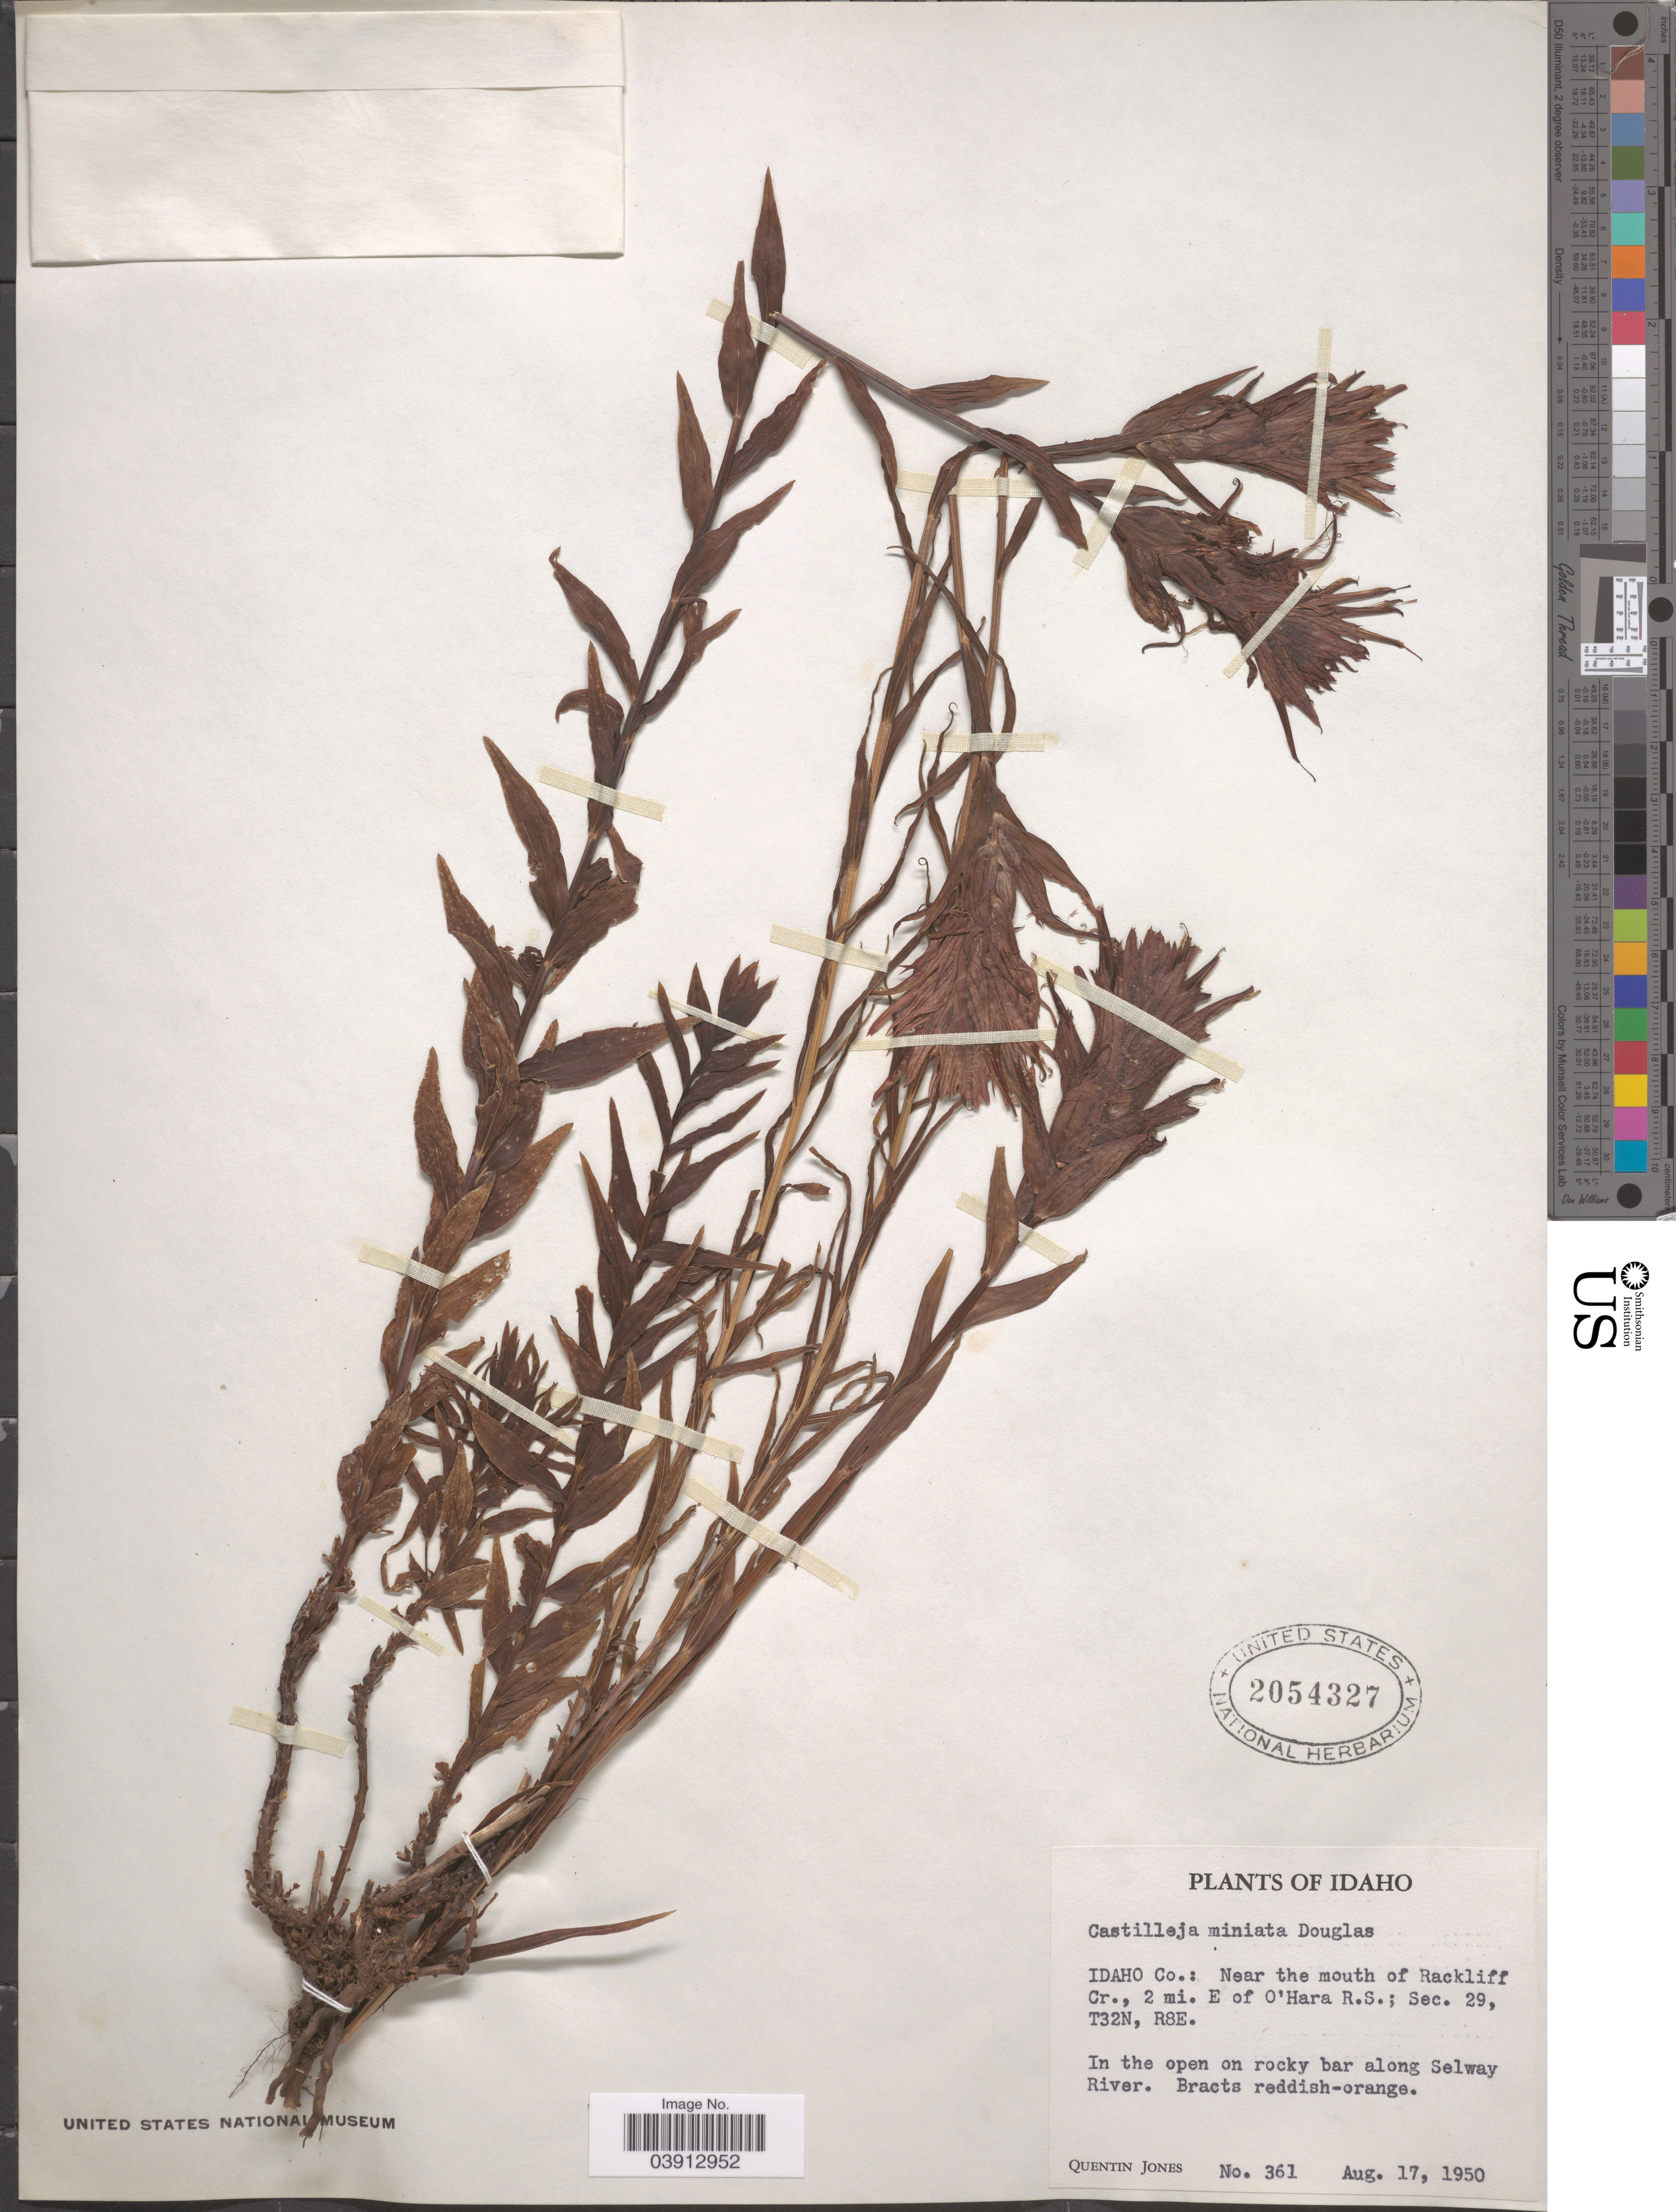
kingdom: Plantae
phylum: Tracheophyta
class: Magnoliopsida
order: Lamiales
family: Orobanchaceae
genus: Castilleja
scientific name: Castilleja miniata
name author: Douglas ex Hook.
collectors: Q. Jones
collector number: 361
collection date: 1950-08-17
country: United States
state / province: Idaho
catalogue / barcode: US 2054327